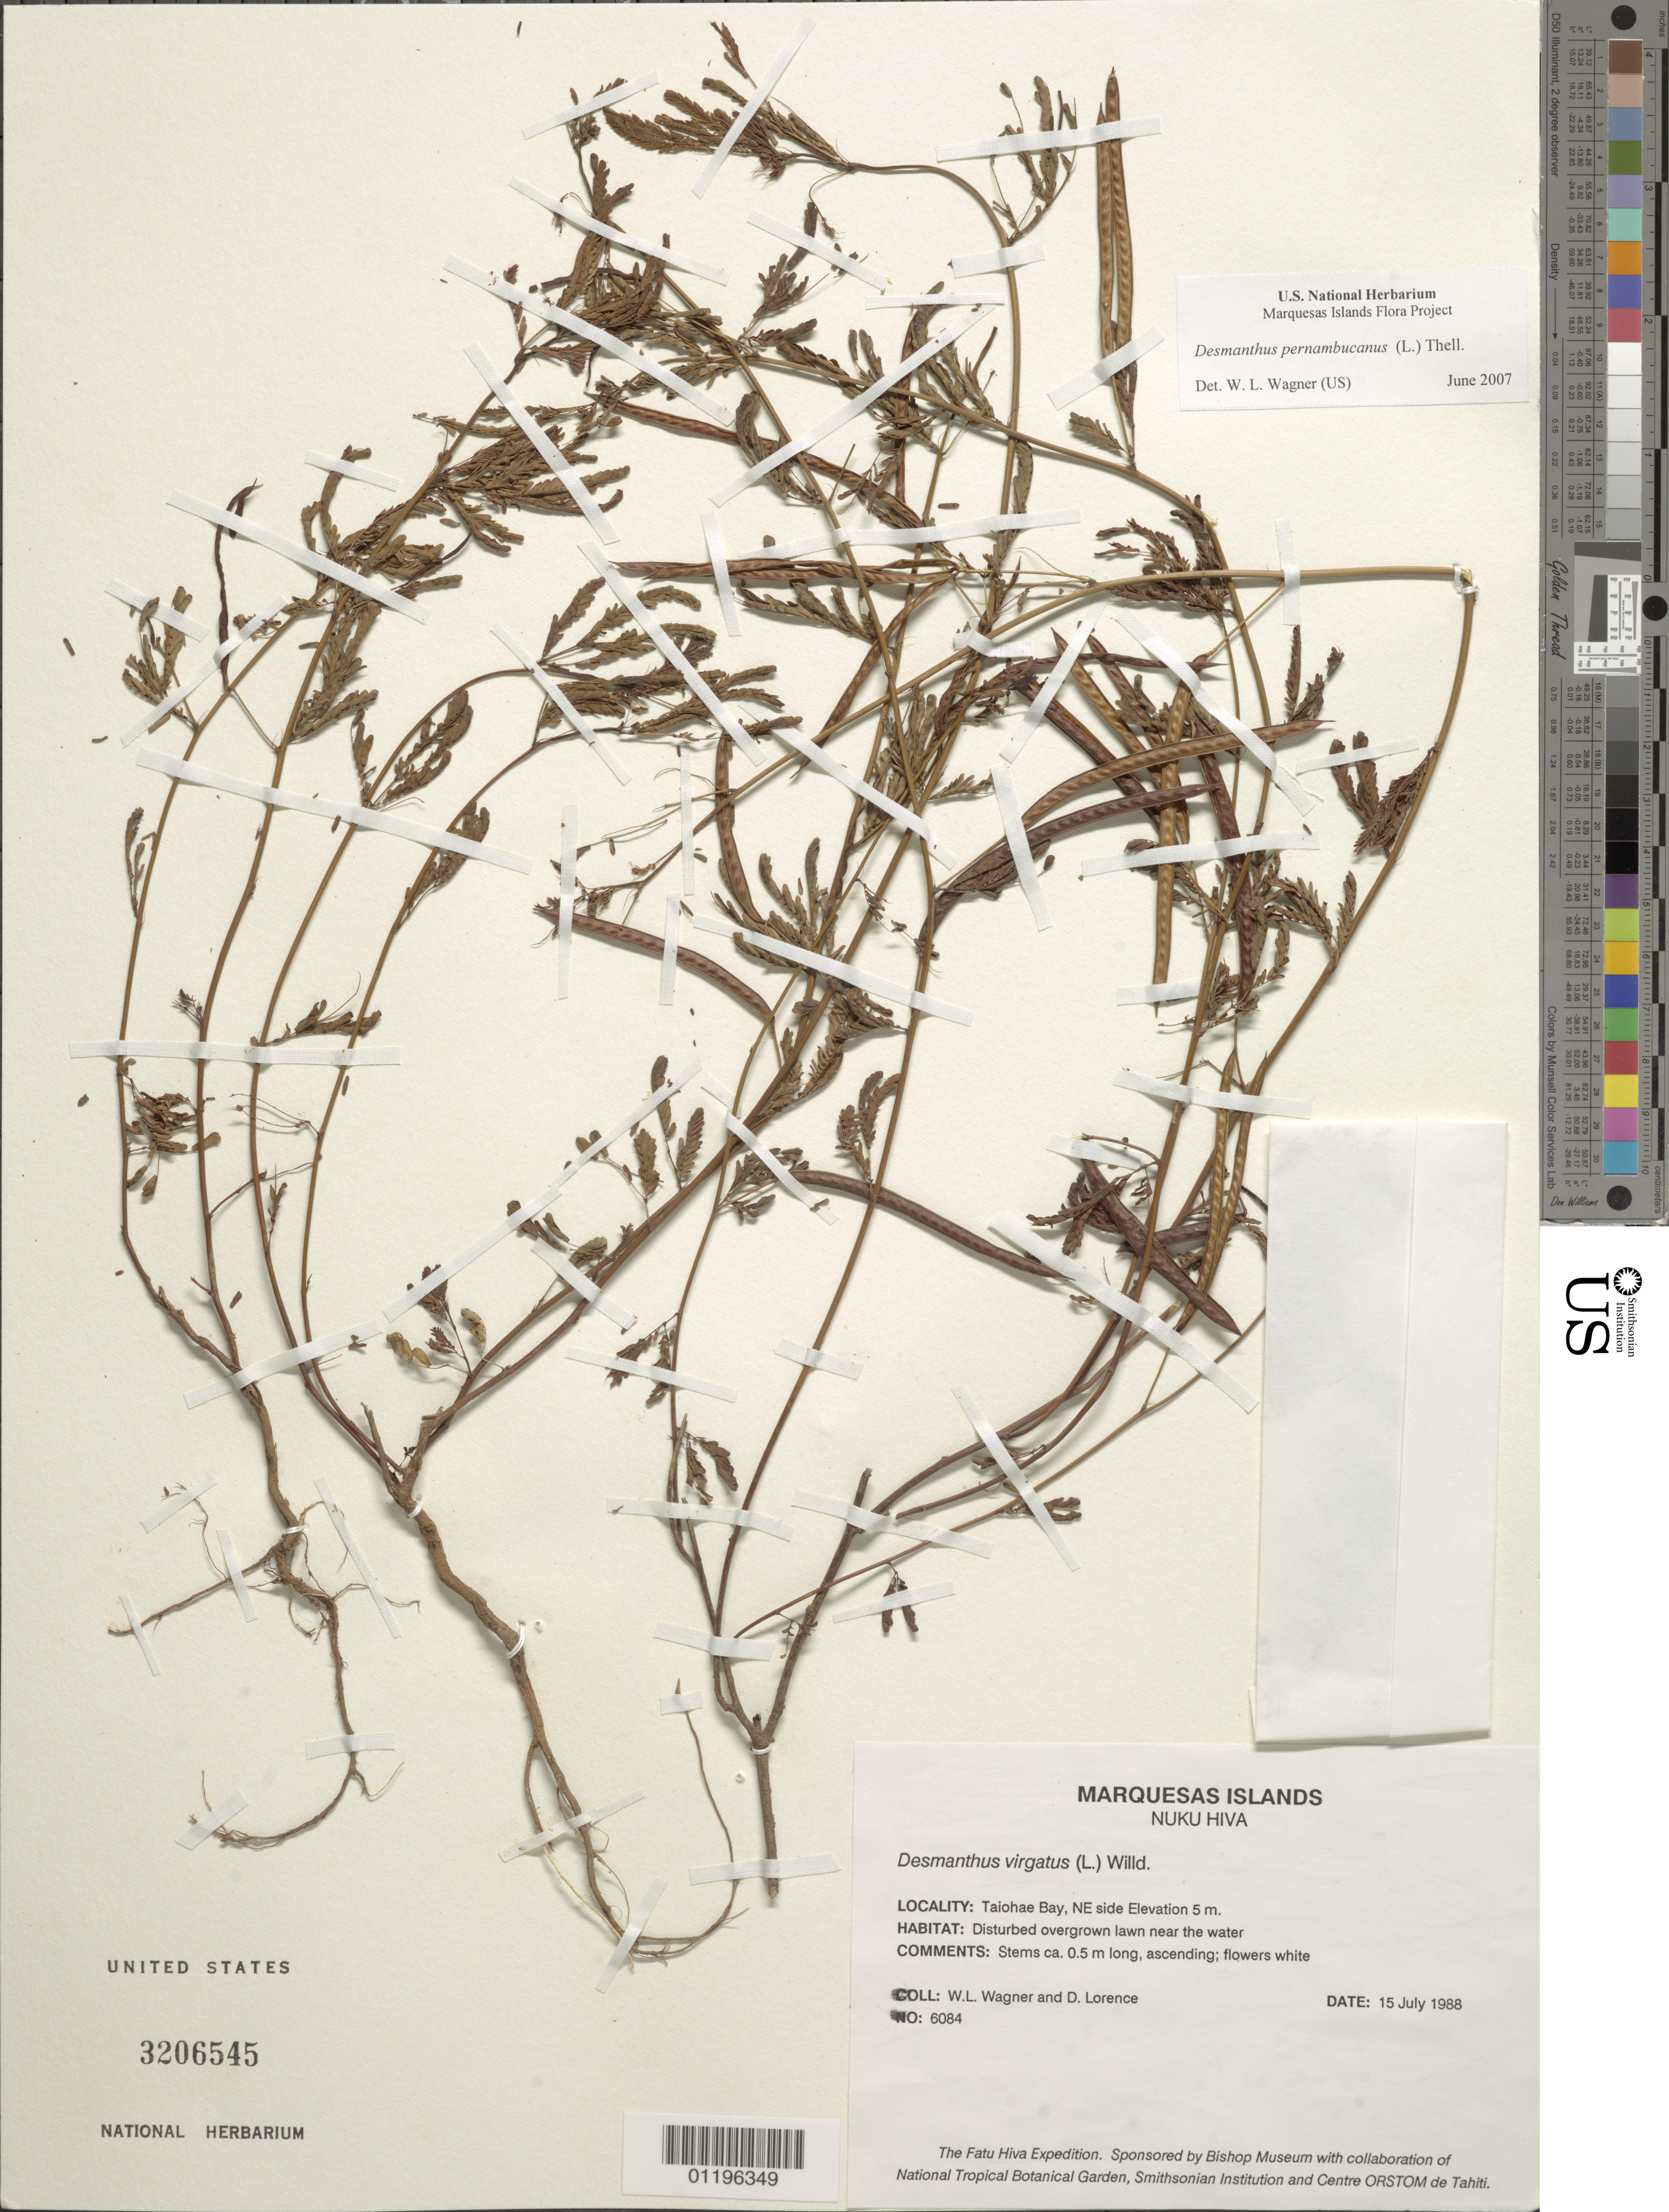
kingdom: Plantae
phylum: Tracheophyta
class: Magnoliopsida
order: Fabales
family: Fabaceae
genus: Desmanthus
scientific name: Desmanthus pernambucanus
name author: (L.) Thell.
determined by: Wagner, W. L., (BOT), Smithsonian Institution - National Museum of Natural History (UNITED STATES)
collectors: W. L. Wagner & D. Lorence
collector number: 6084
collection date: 1988-07-15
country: French Polynesia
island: Nuku Hiva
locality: Taiohae Bay, NE side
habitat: Disturbed overgrown lawn near the water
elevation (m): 5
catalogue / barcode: US 3206545